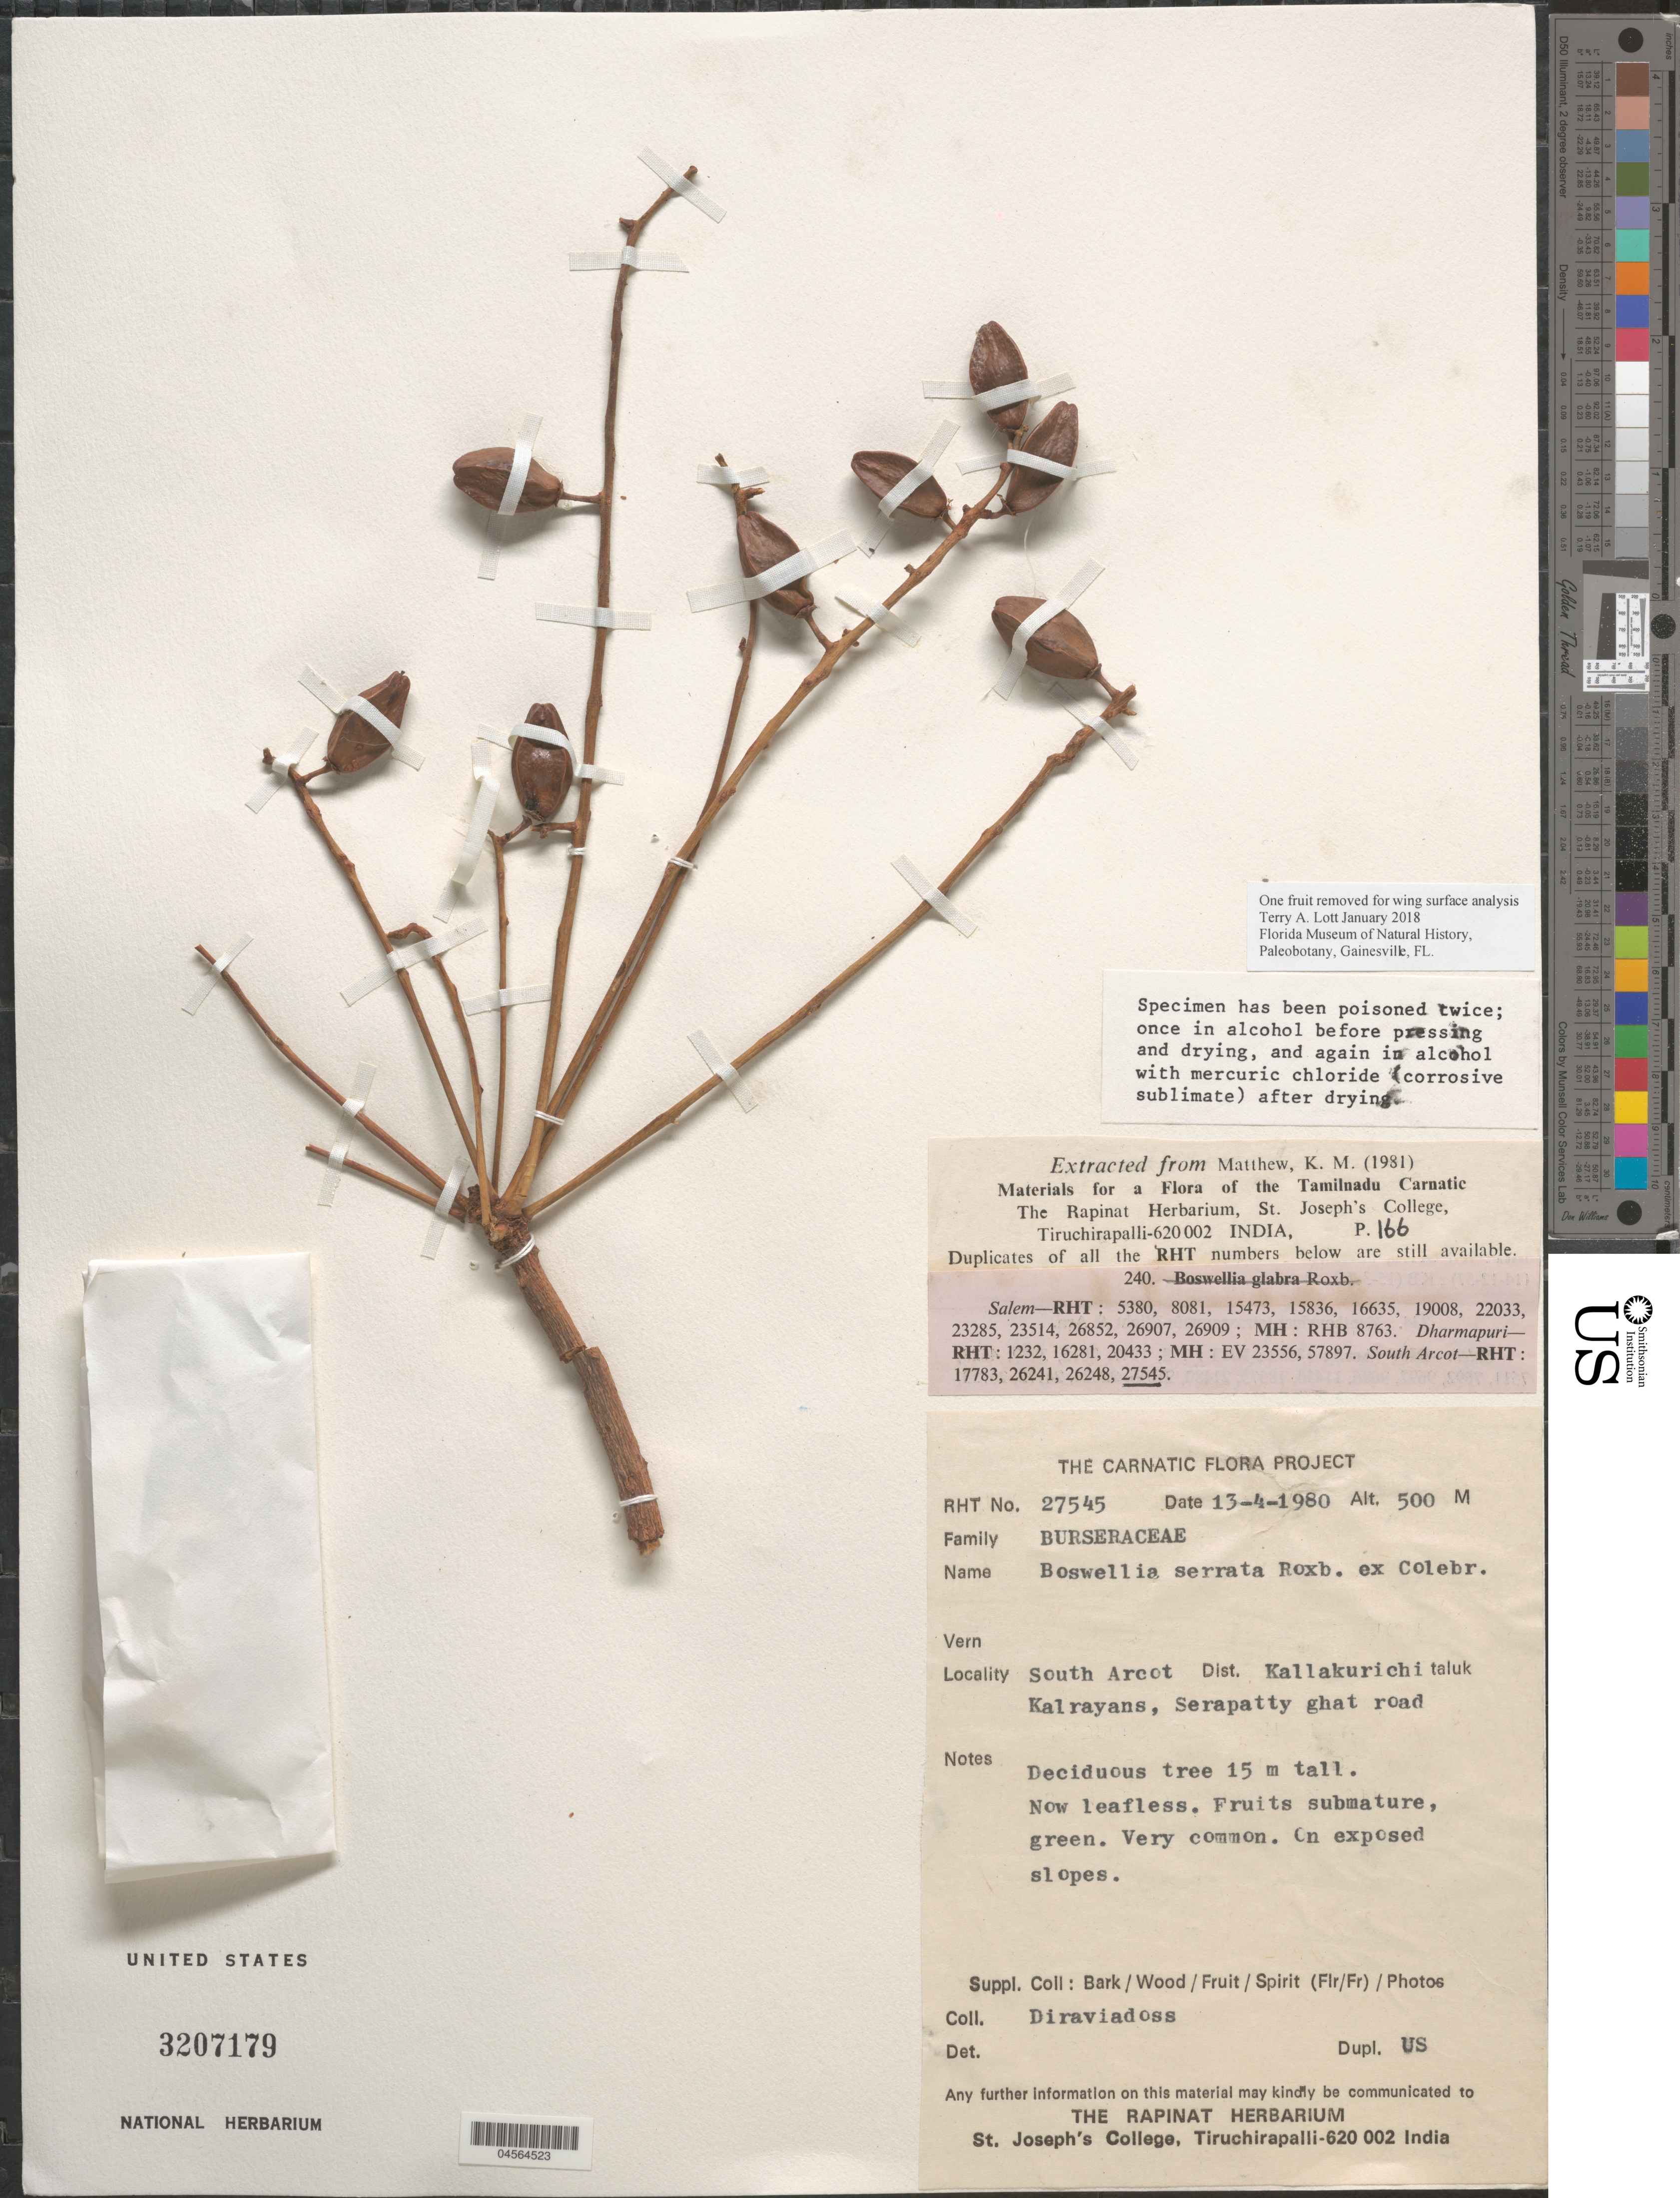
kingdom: Plantae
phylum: Tracheophyta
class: Magnoliopsida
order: Sapindales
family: Burseraceae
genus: Boswellia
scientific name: Boswellia serrata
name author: Roxb.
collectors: Diraviadoss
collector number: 27545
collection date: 1980-04-13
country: India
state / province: Tamil Nadu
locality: The Carnatic. South Arcot. Dist. Kallakurichi taluk. Kalrayans, Serapatty ghat road.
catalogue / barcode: US 3207179